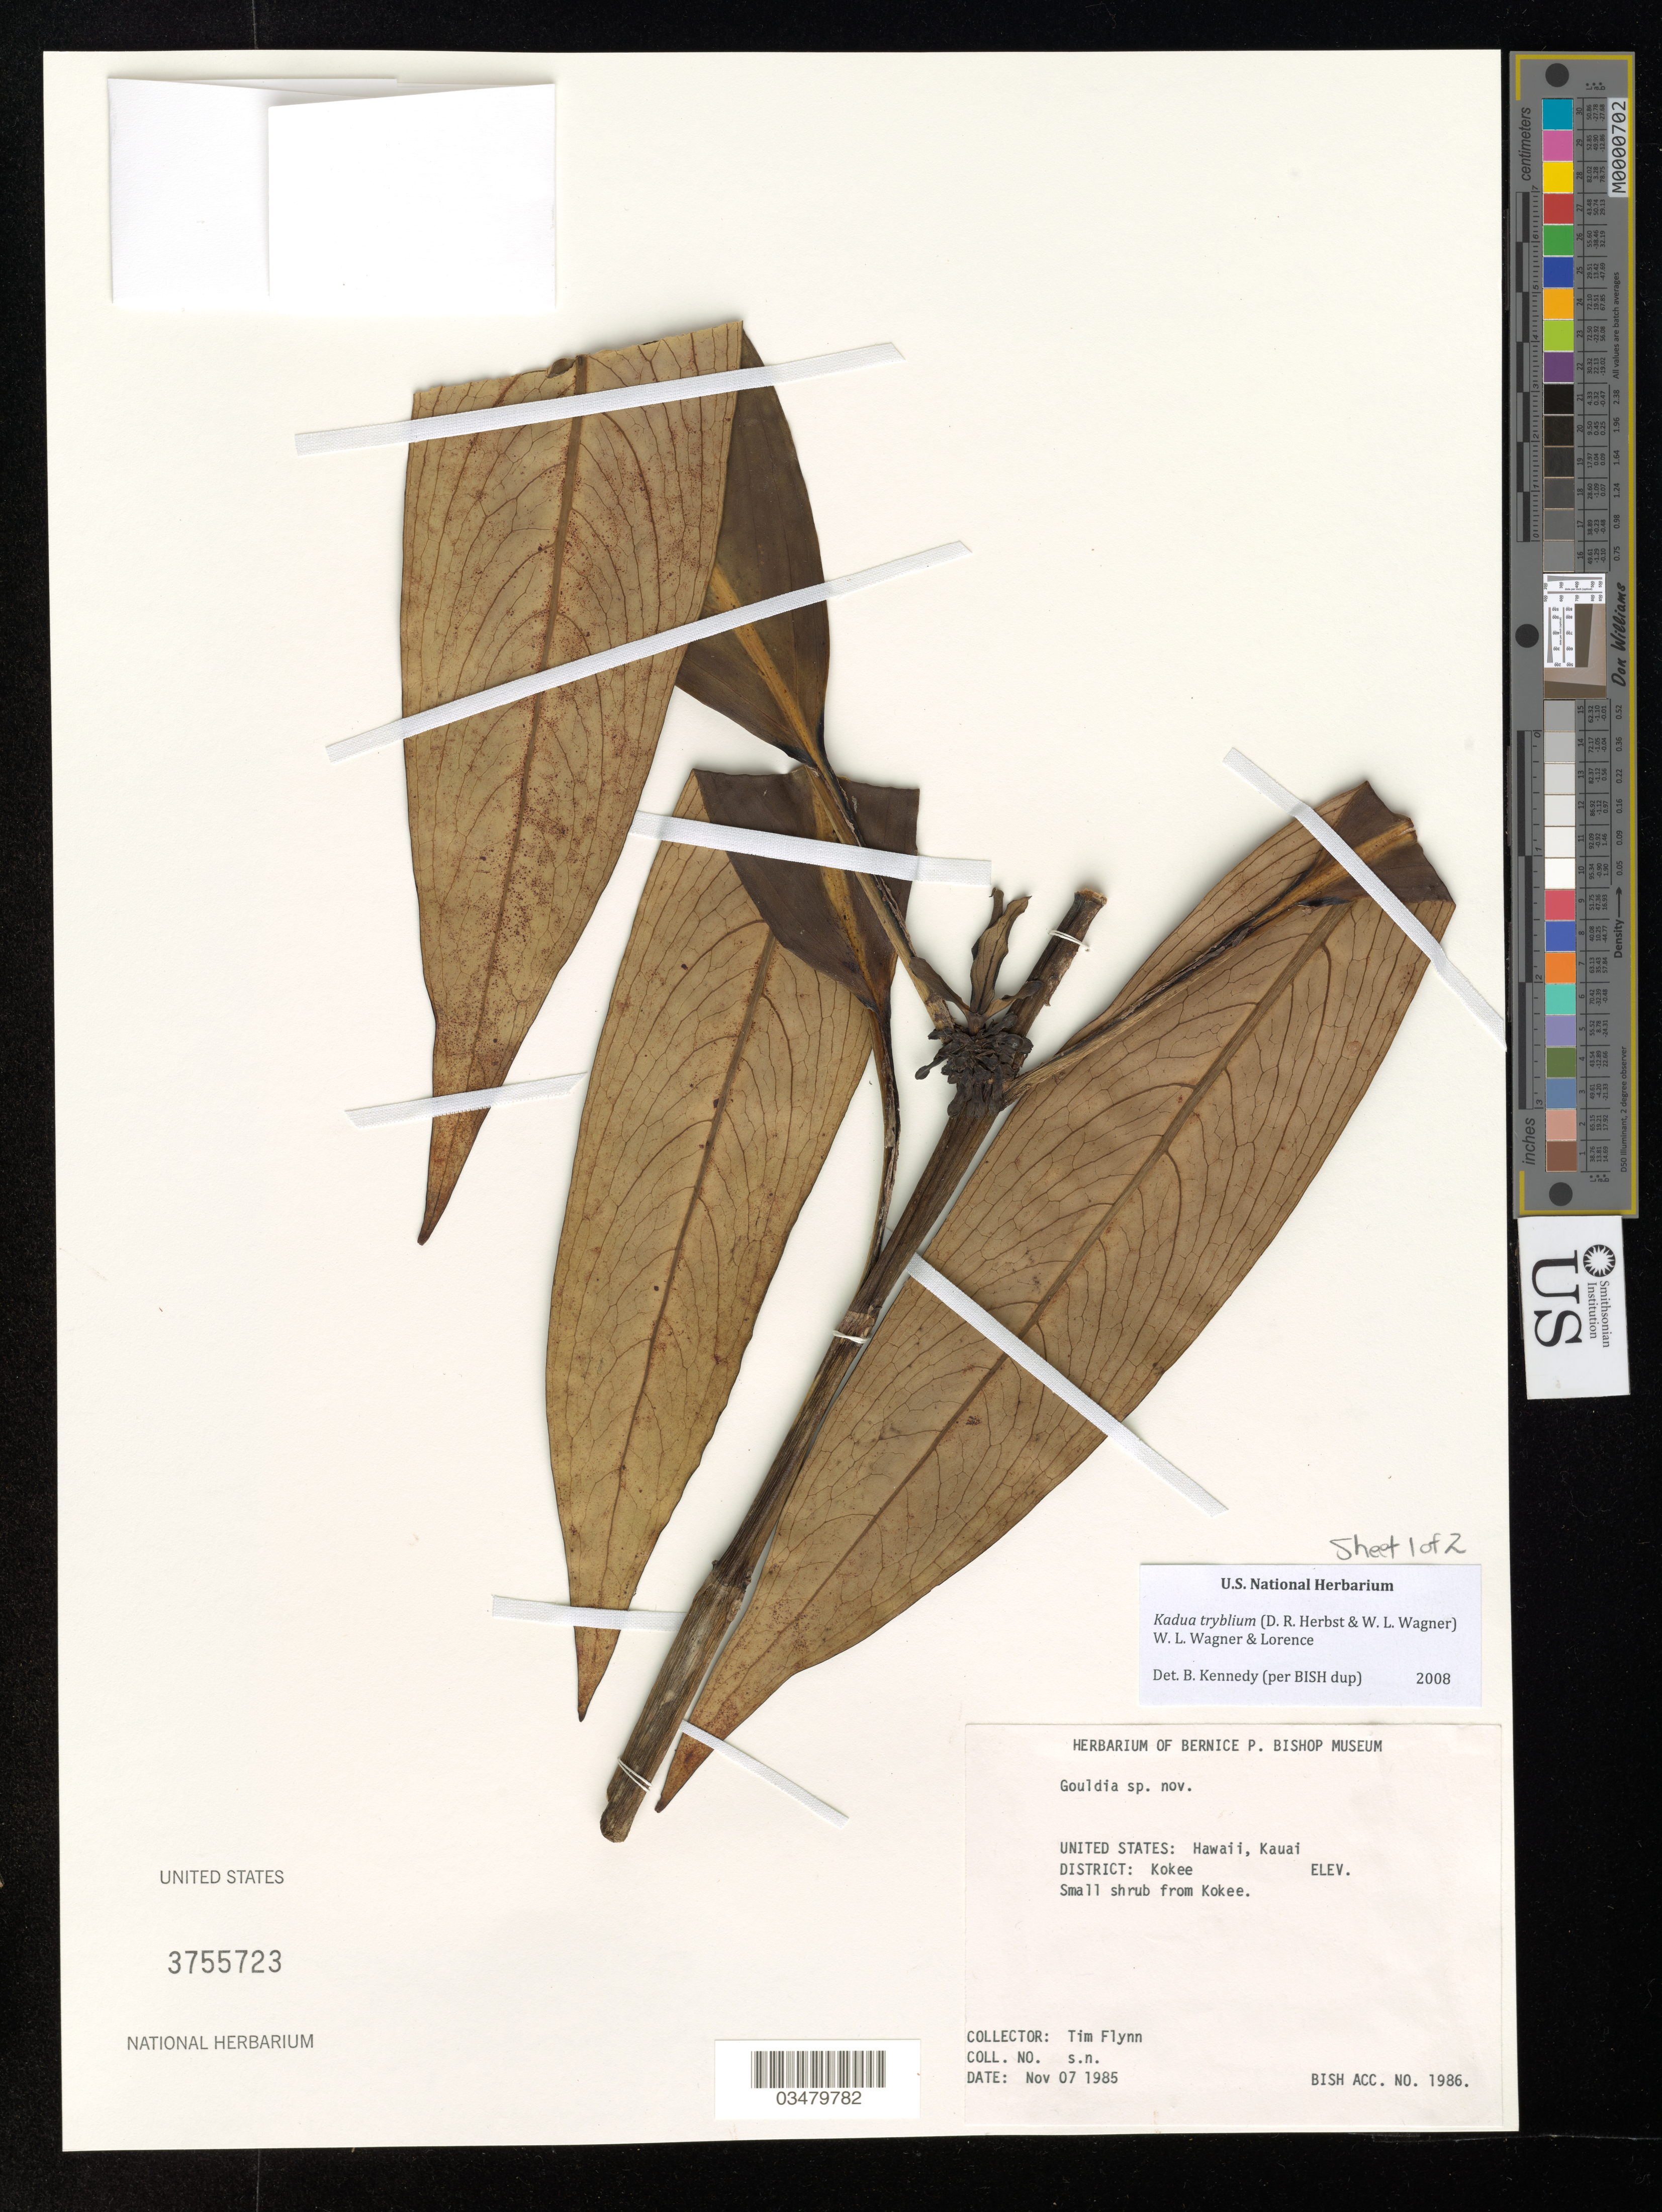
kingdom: Plantae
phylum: Tracheophyta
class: Magnoliopsida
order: Gentianales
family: Rubiaceae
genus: Kadua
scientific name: Kadua tryblium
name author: (D.R. Herbst & W.L. Wagner) W.L. Wagner & Lorence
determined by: Kennedy, B.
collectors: T. W. Flynn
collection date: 1985-11-07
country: United States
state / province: Hawaii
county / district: Kauai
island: Kaua'i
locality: Kokee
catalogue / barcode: US 3755723